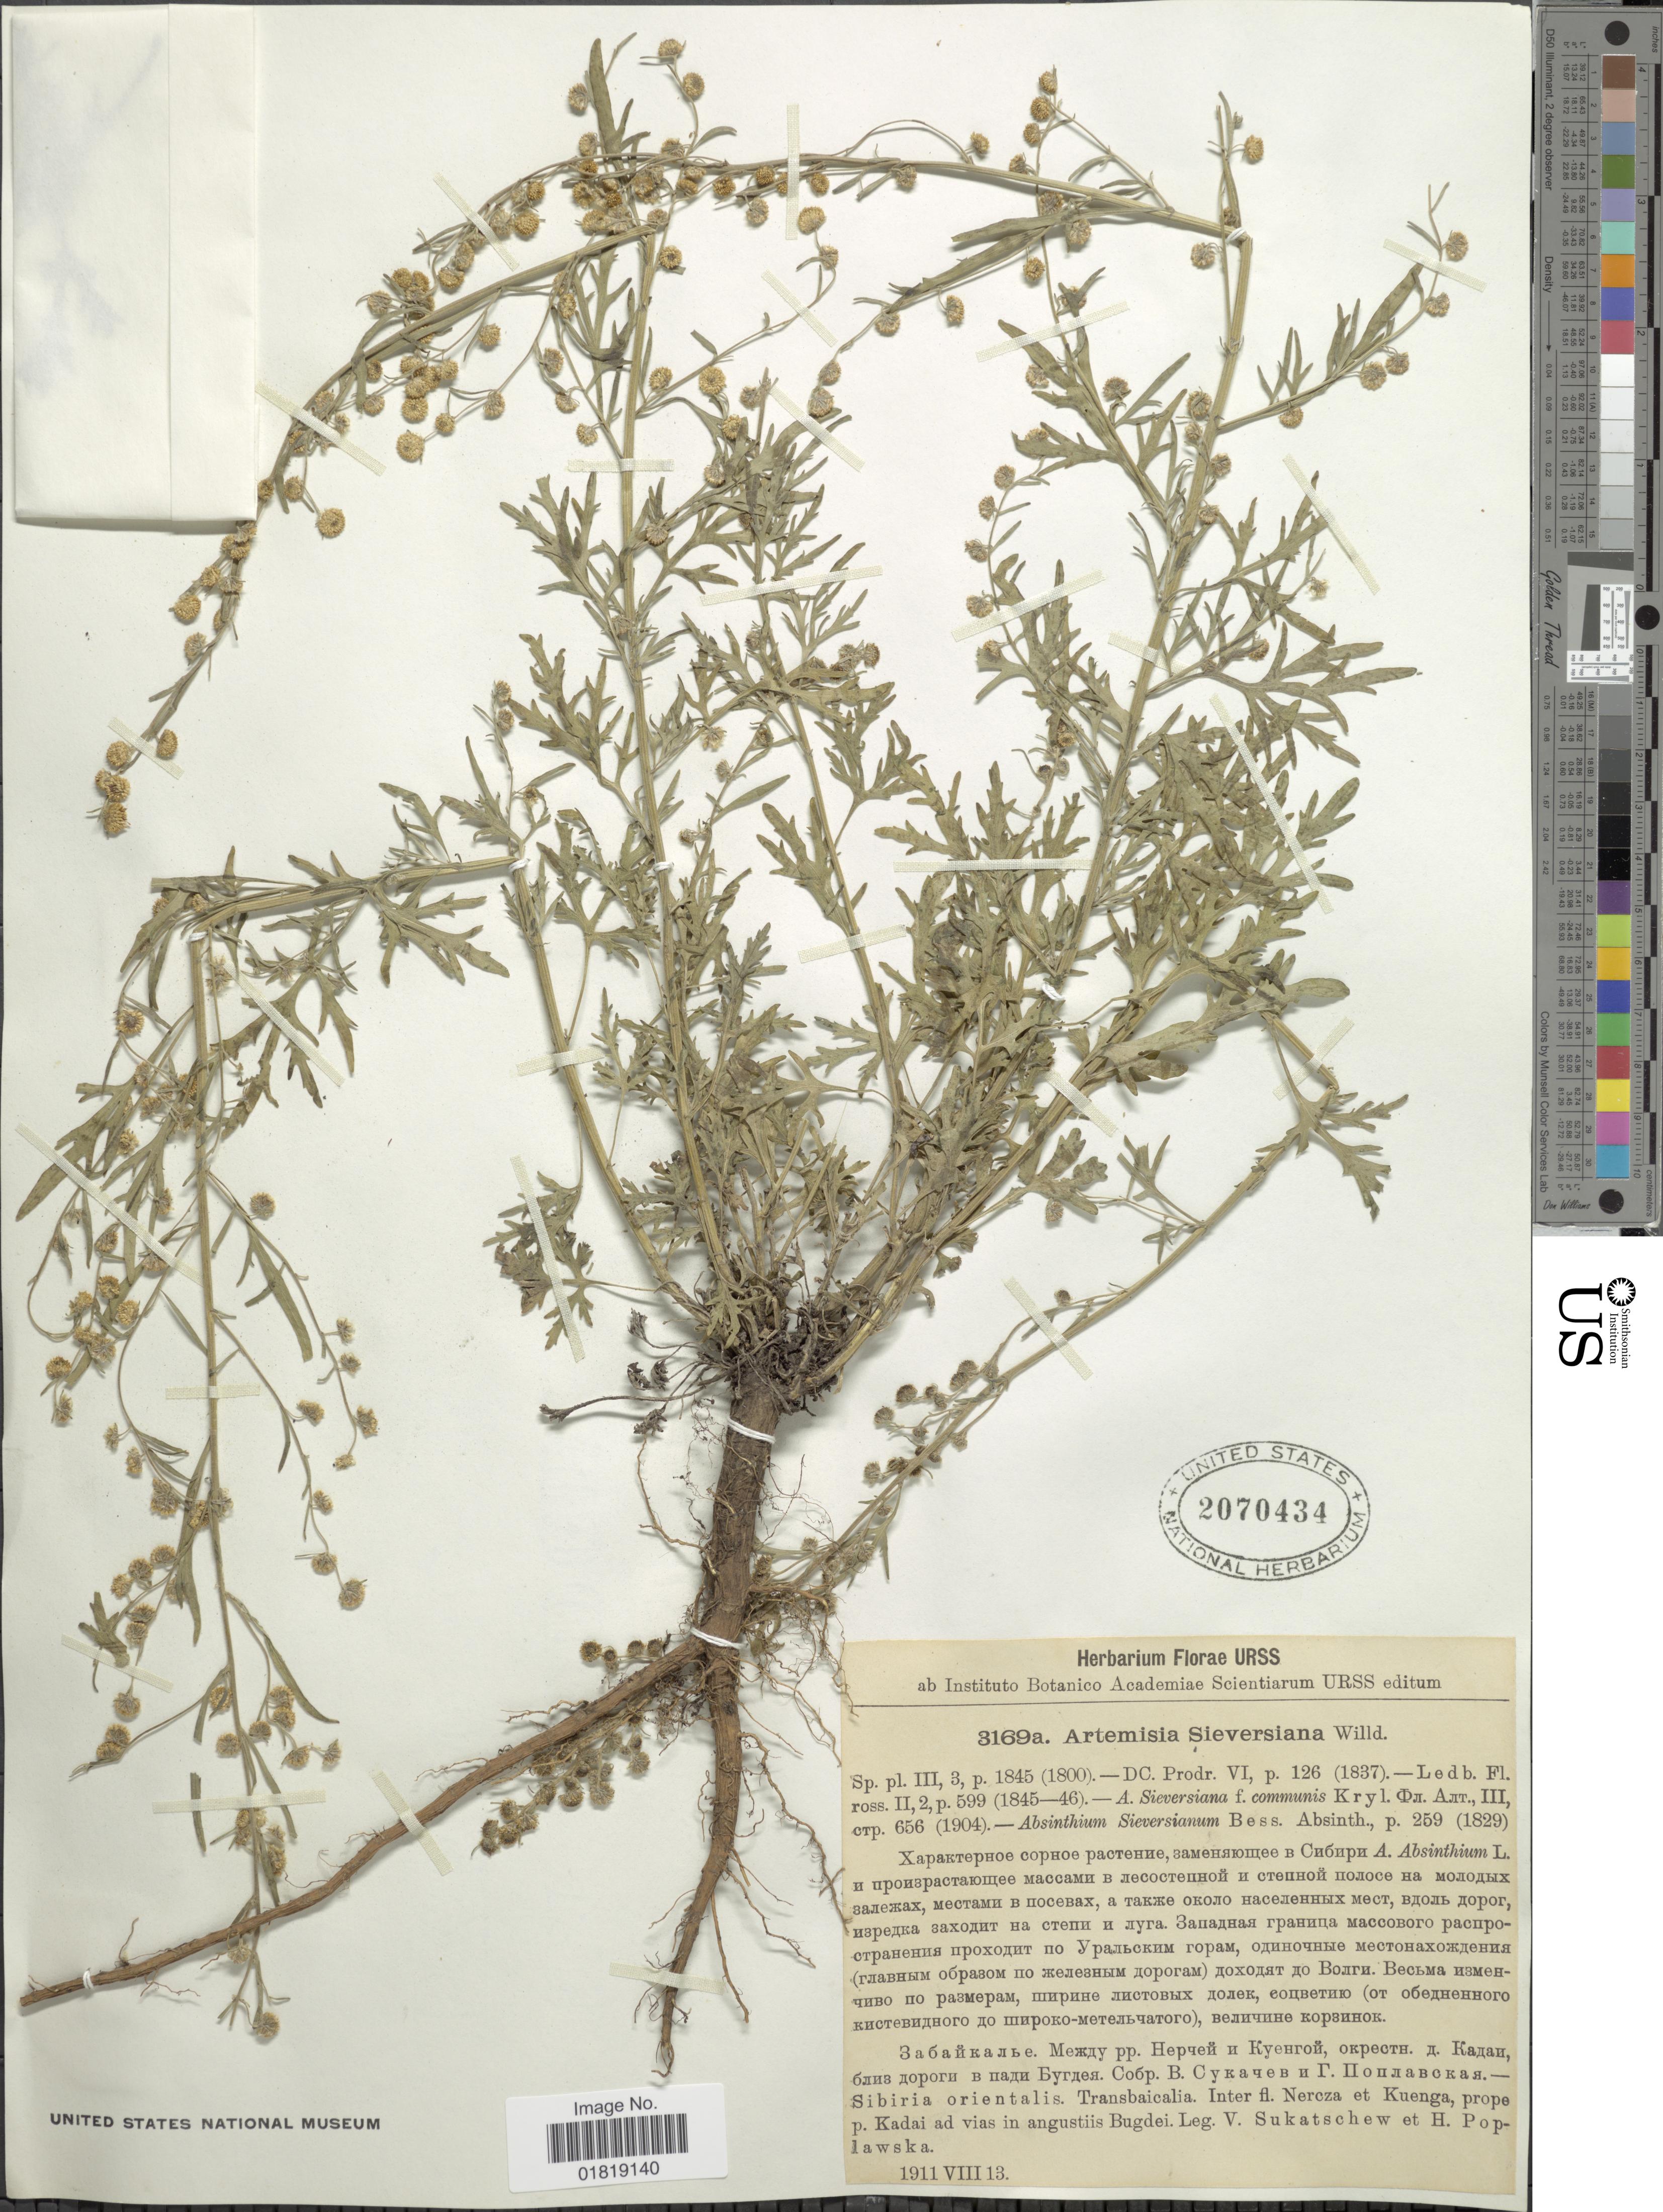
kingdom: Plantae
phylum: Tracheophyta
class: Magnoliopsida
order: Asterales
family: Asteraceae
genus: Artemisia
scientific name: Artemisia sieversiana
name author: Willd.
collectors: V. Sukatschew & H. Poplawska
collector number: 3169a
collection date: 1911-08-03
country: Russian Federation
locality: Sibiria orientalis, Transbaicalia, Inter fl. Nercza et Kuenga, prope p. Kadai ad vias in angustiiss Bugdei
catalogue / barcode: US 2070434